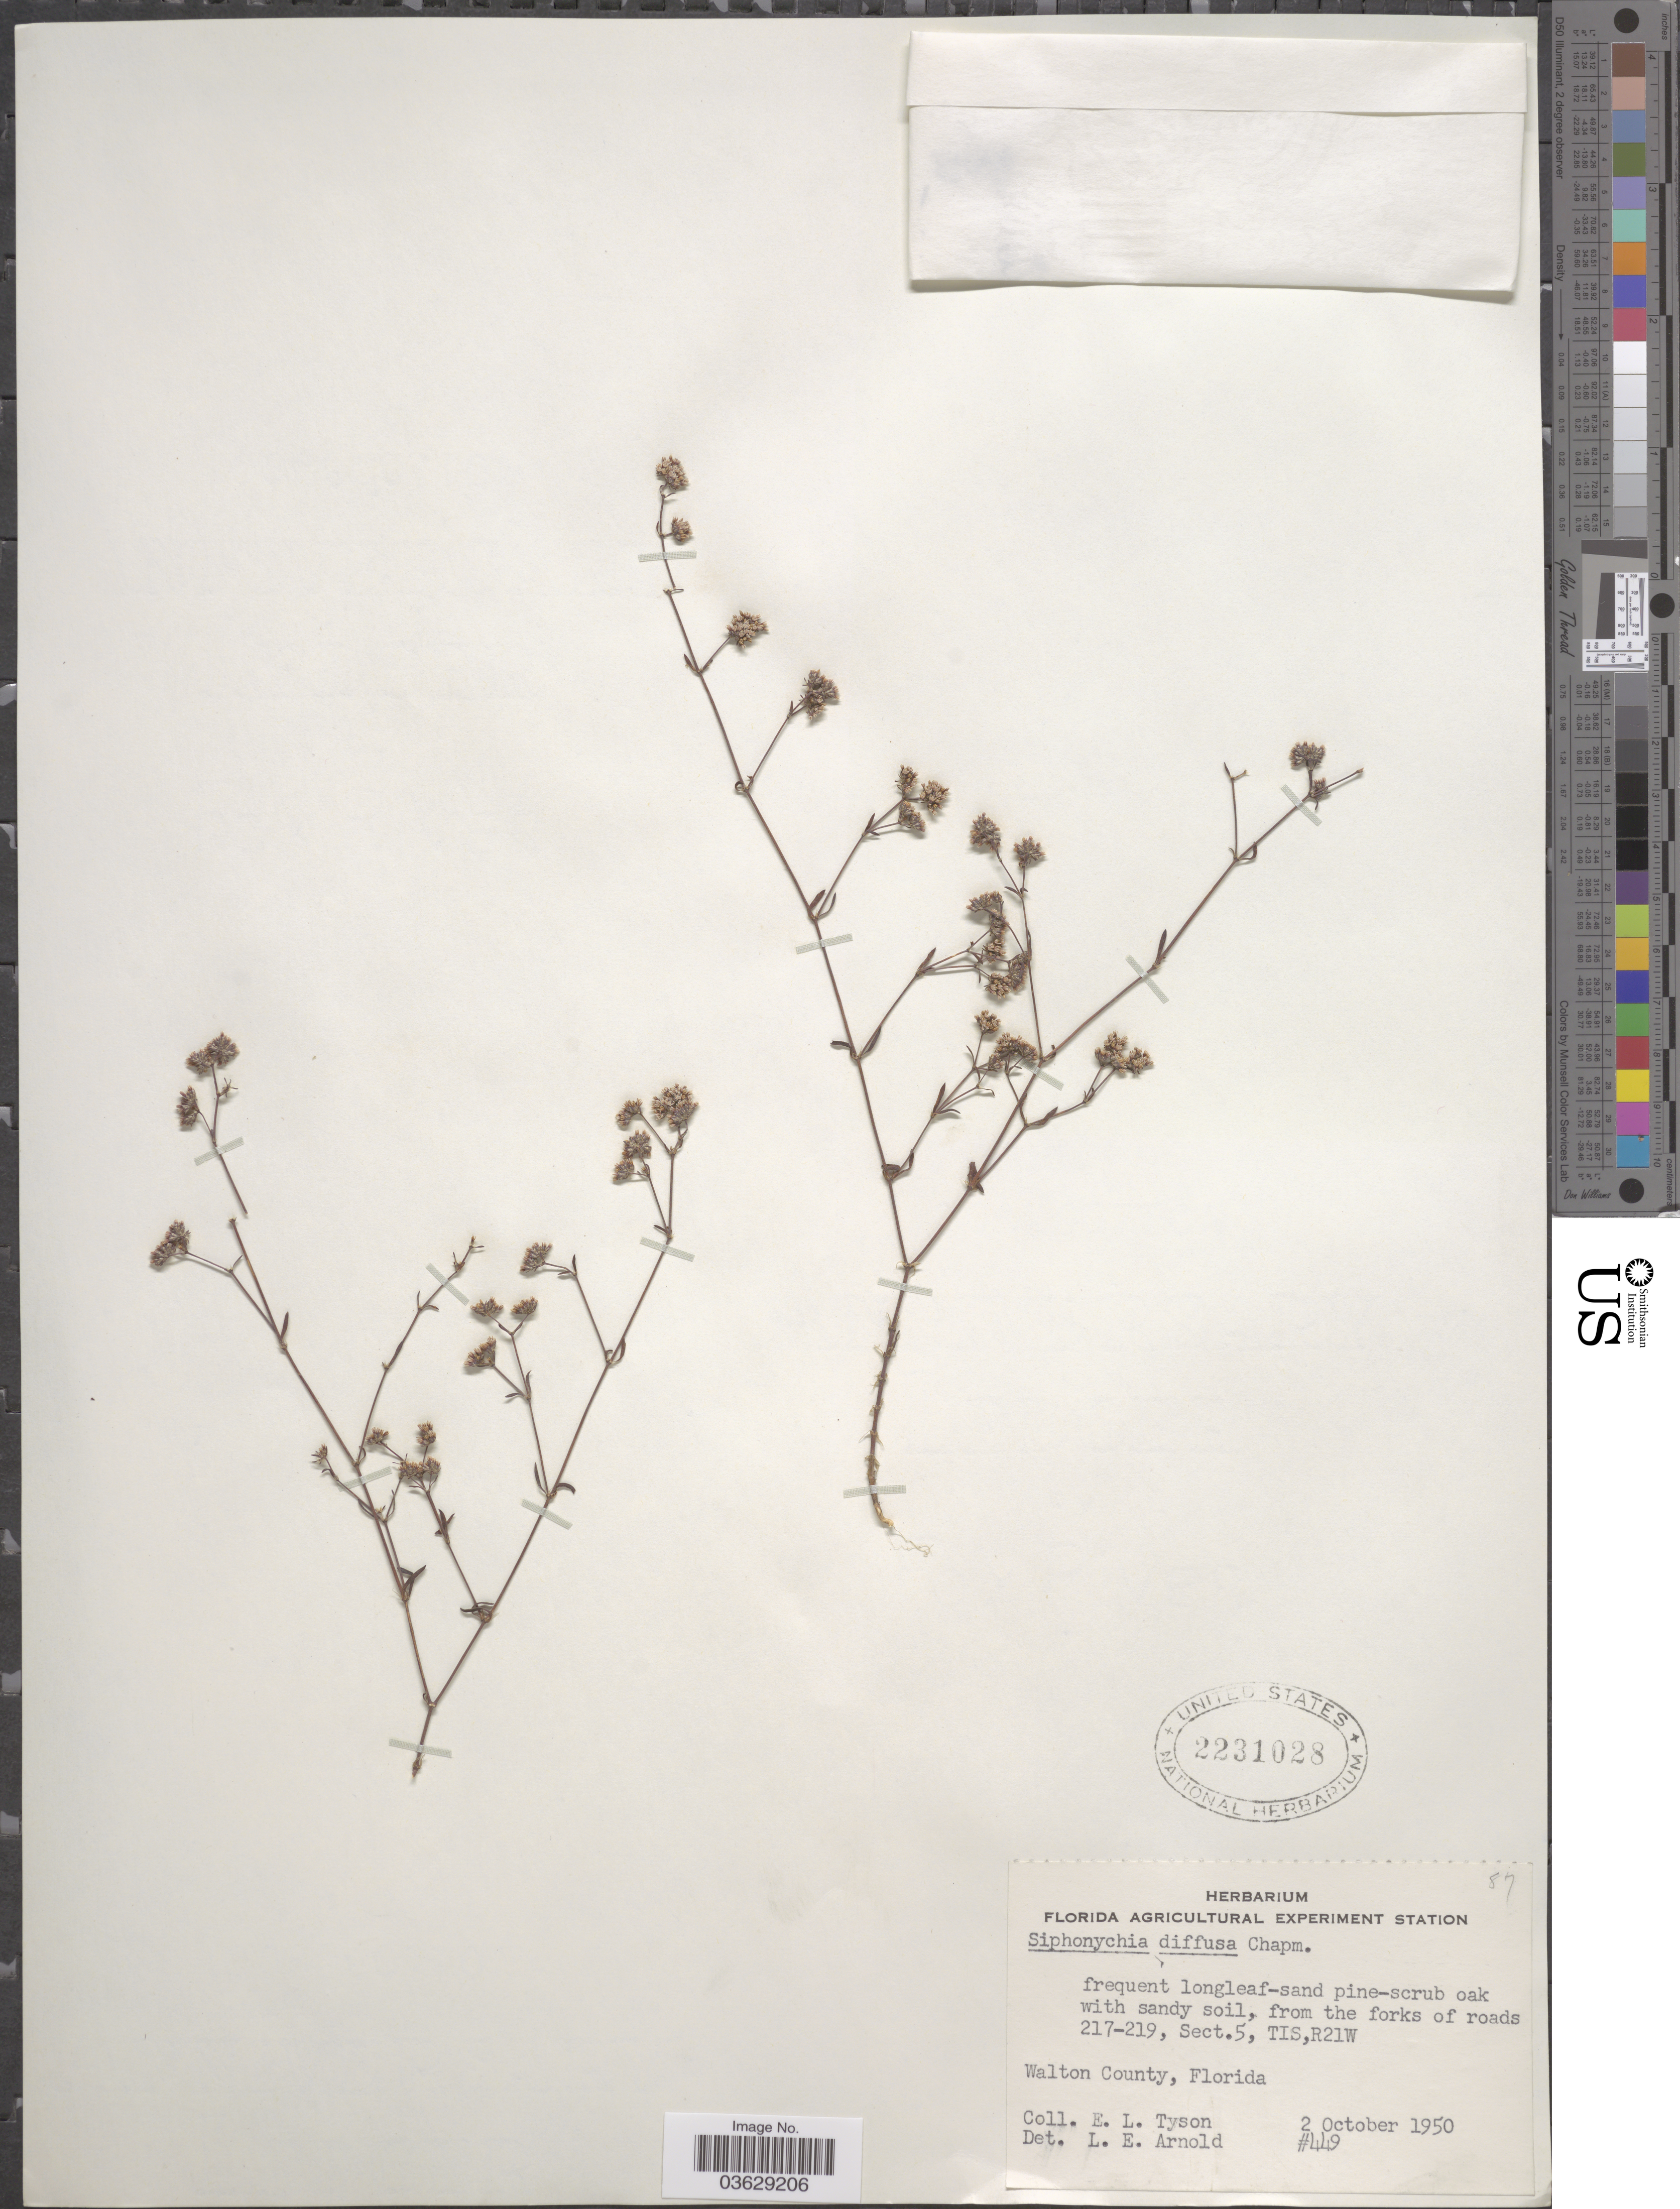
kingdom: Plantae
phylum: Tracheophyta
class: Magnoliopsida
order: Caryophyllales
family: Caryophyllaceae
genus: Paronychia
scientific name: Paronychia patula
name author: Shinners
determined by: Strong, Mark T., (BOT), Smithsonian Institution - National Museum of Natural History (UNITED STATES)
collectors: E. L. Tyson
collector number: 449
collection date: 1950-10-02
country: United States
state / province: Florida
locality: From the forks of roads 217-219, Sect. 5, TIS, R21W. Walton County.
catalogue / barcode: US 2231028